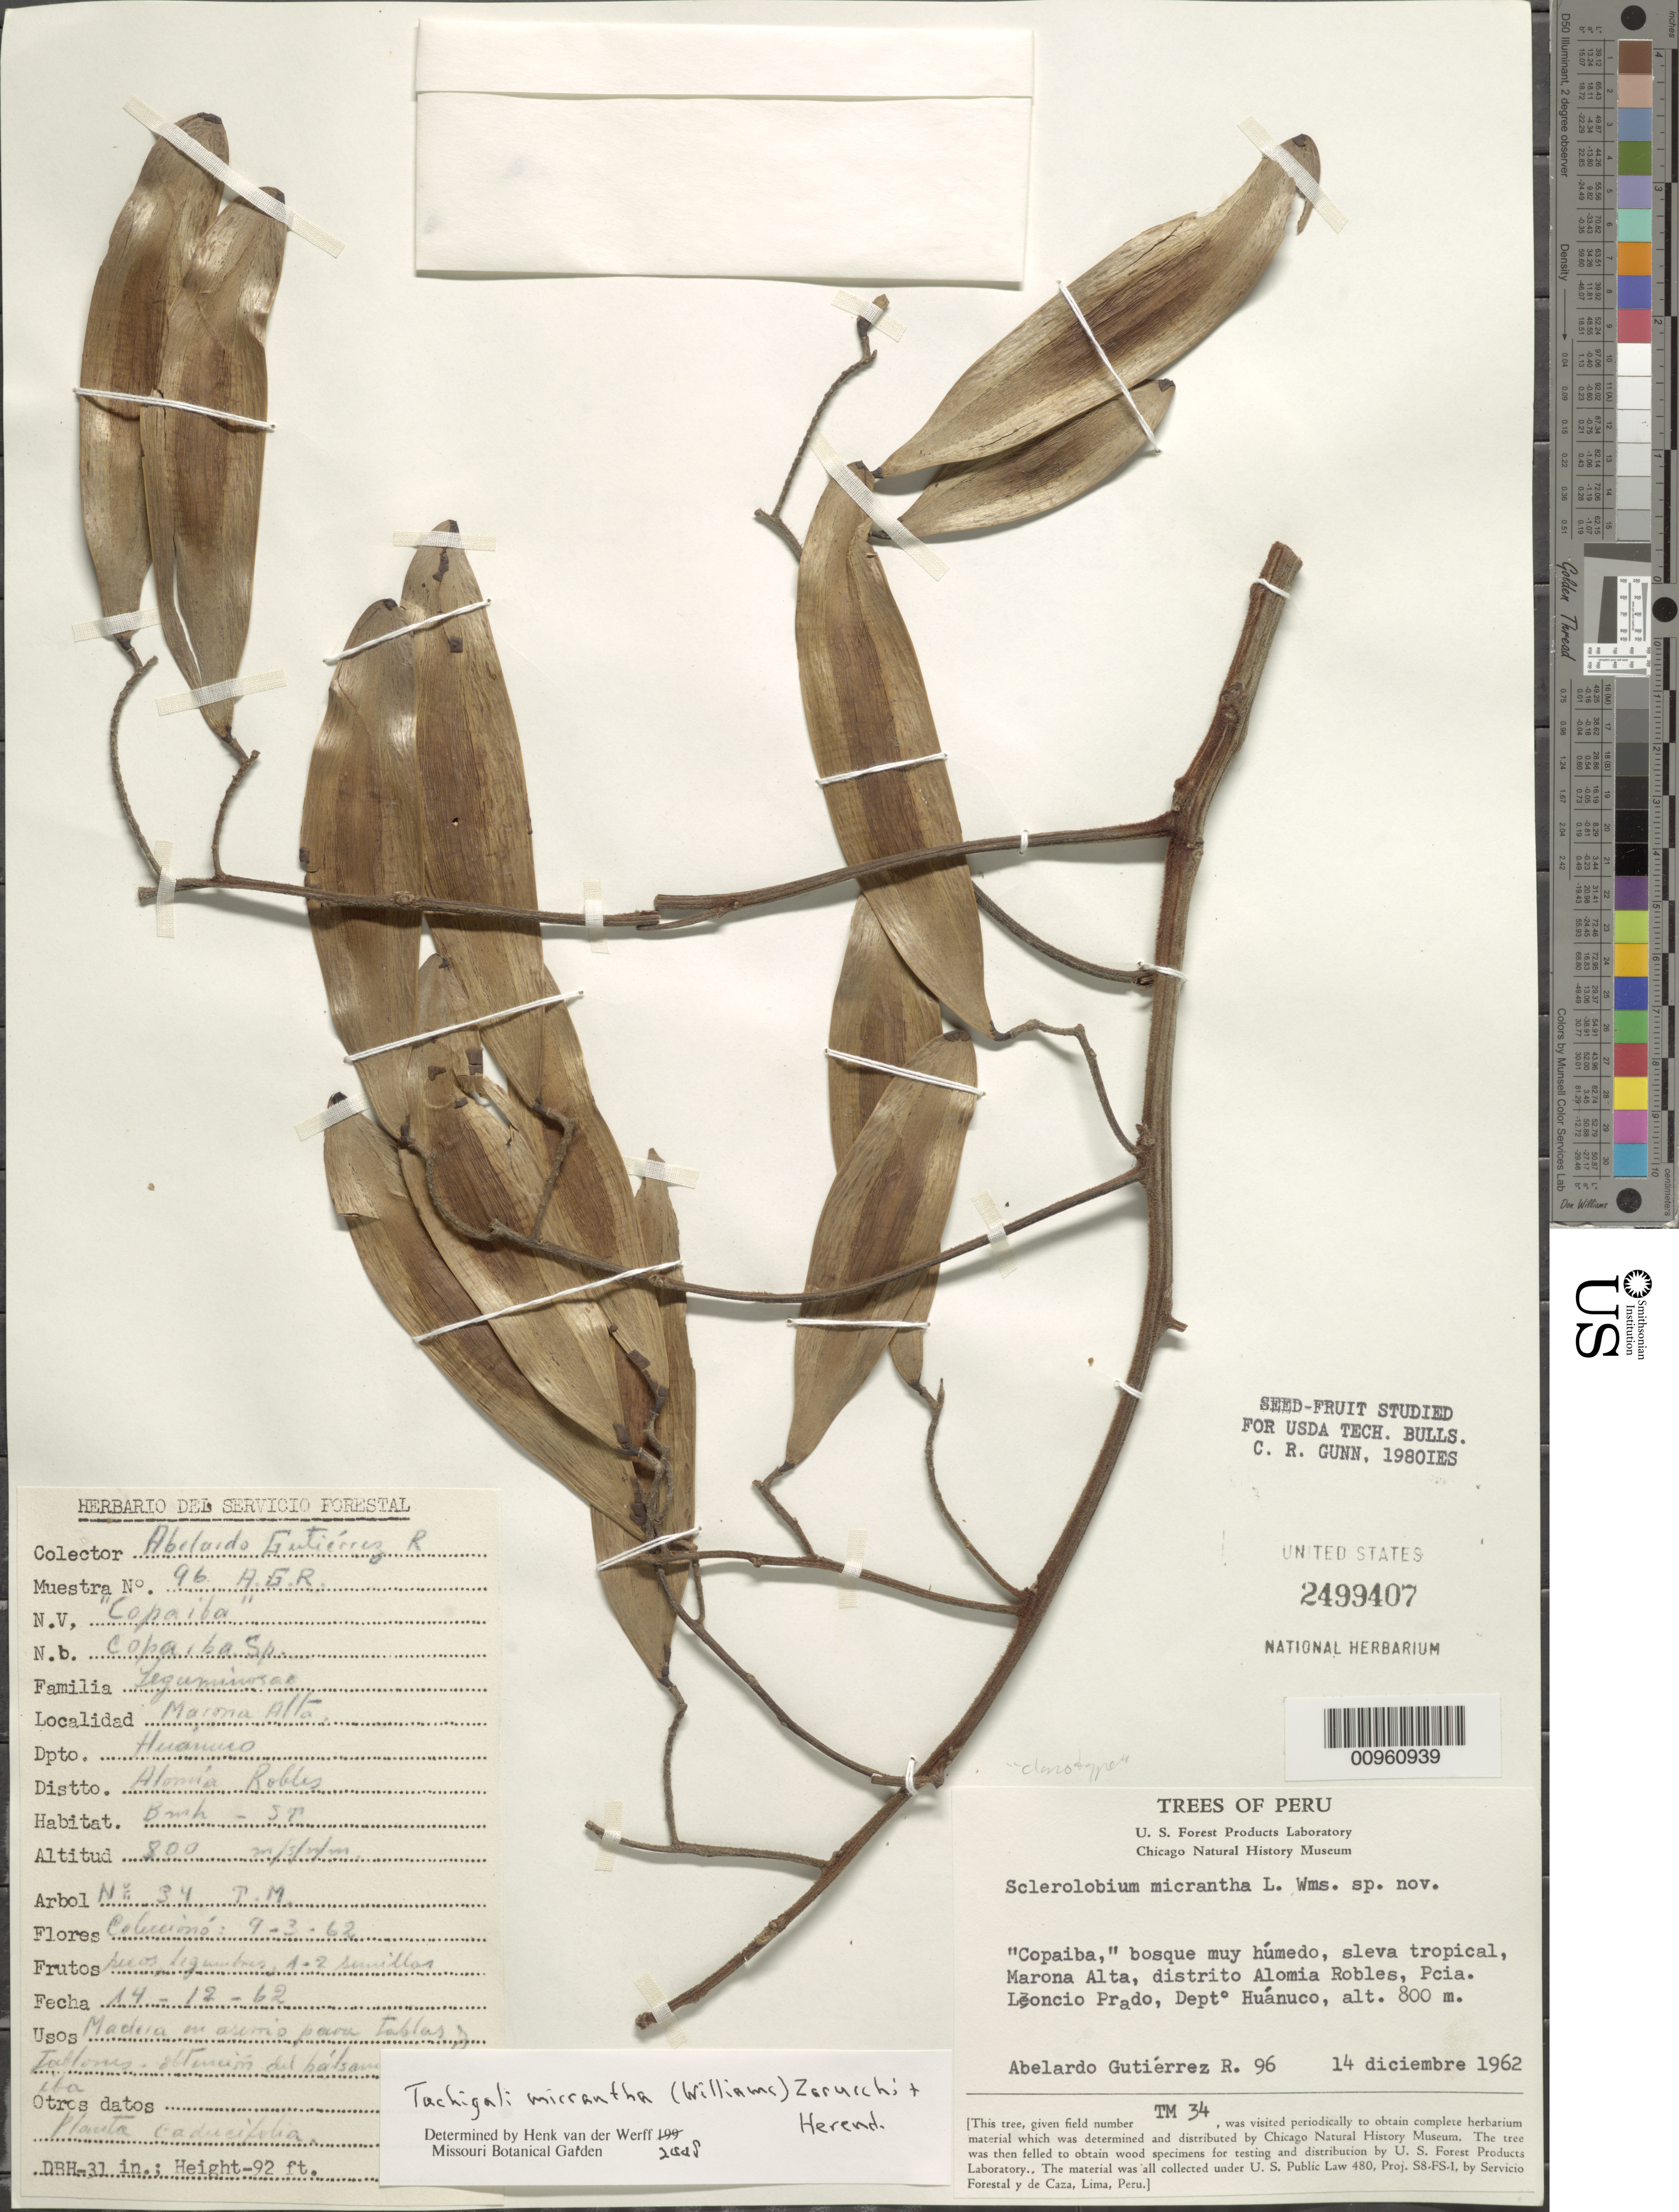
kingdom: Plantae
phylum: Tracheophyta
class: Magnoliopsida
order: Fabales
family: Fabaceae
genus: Tachigali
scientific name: Tachigali micrantha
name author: (L.O. Williams) Zarucchi & Herend.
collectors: A. Gutiérrez R.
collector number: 96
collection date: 1962-12-14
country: Peru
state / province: Huánuco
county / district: Leoncio Prado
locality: Marona Alta, distrito Alomia Robles, Pcia. (provincia) Leoncio Prado, Dept Huanuco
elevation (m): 800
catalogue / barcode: US 2499407